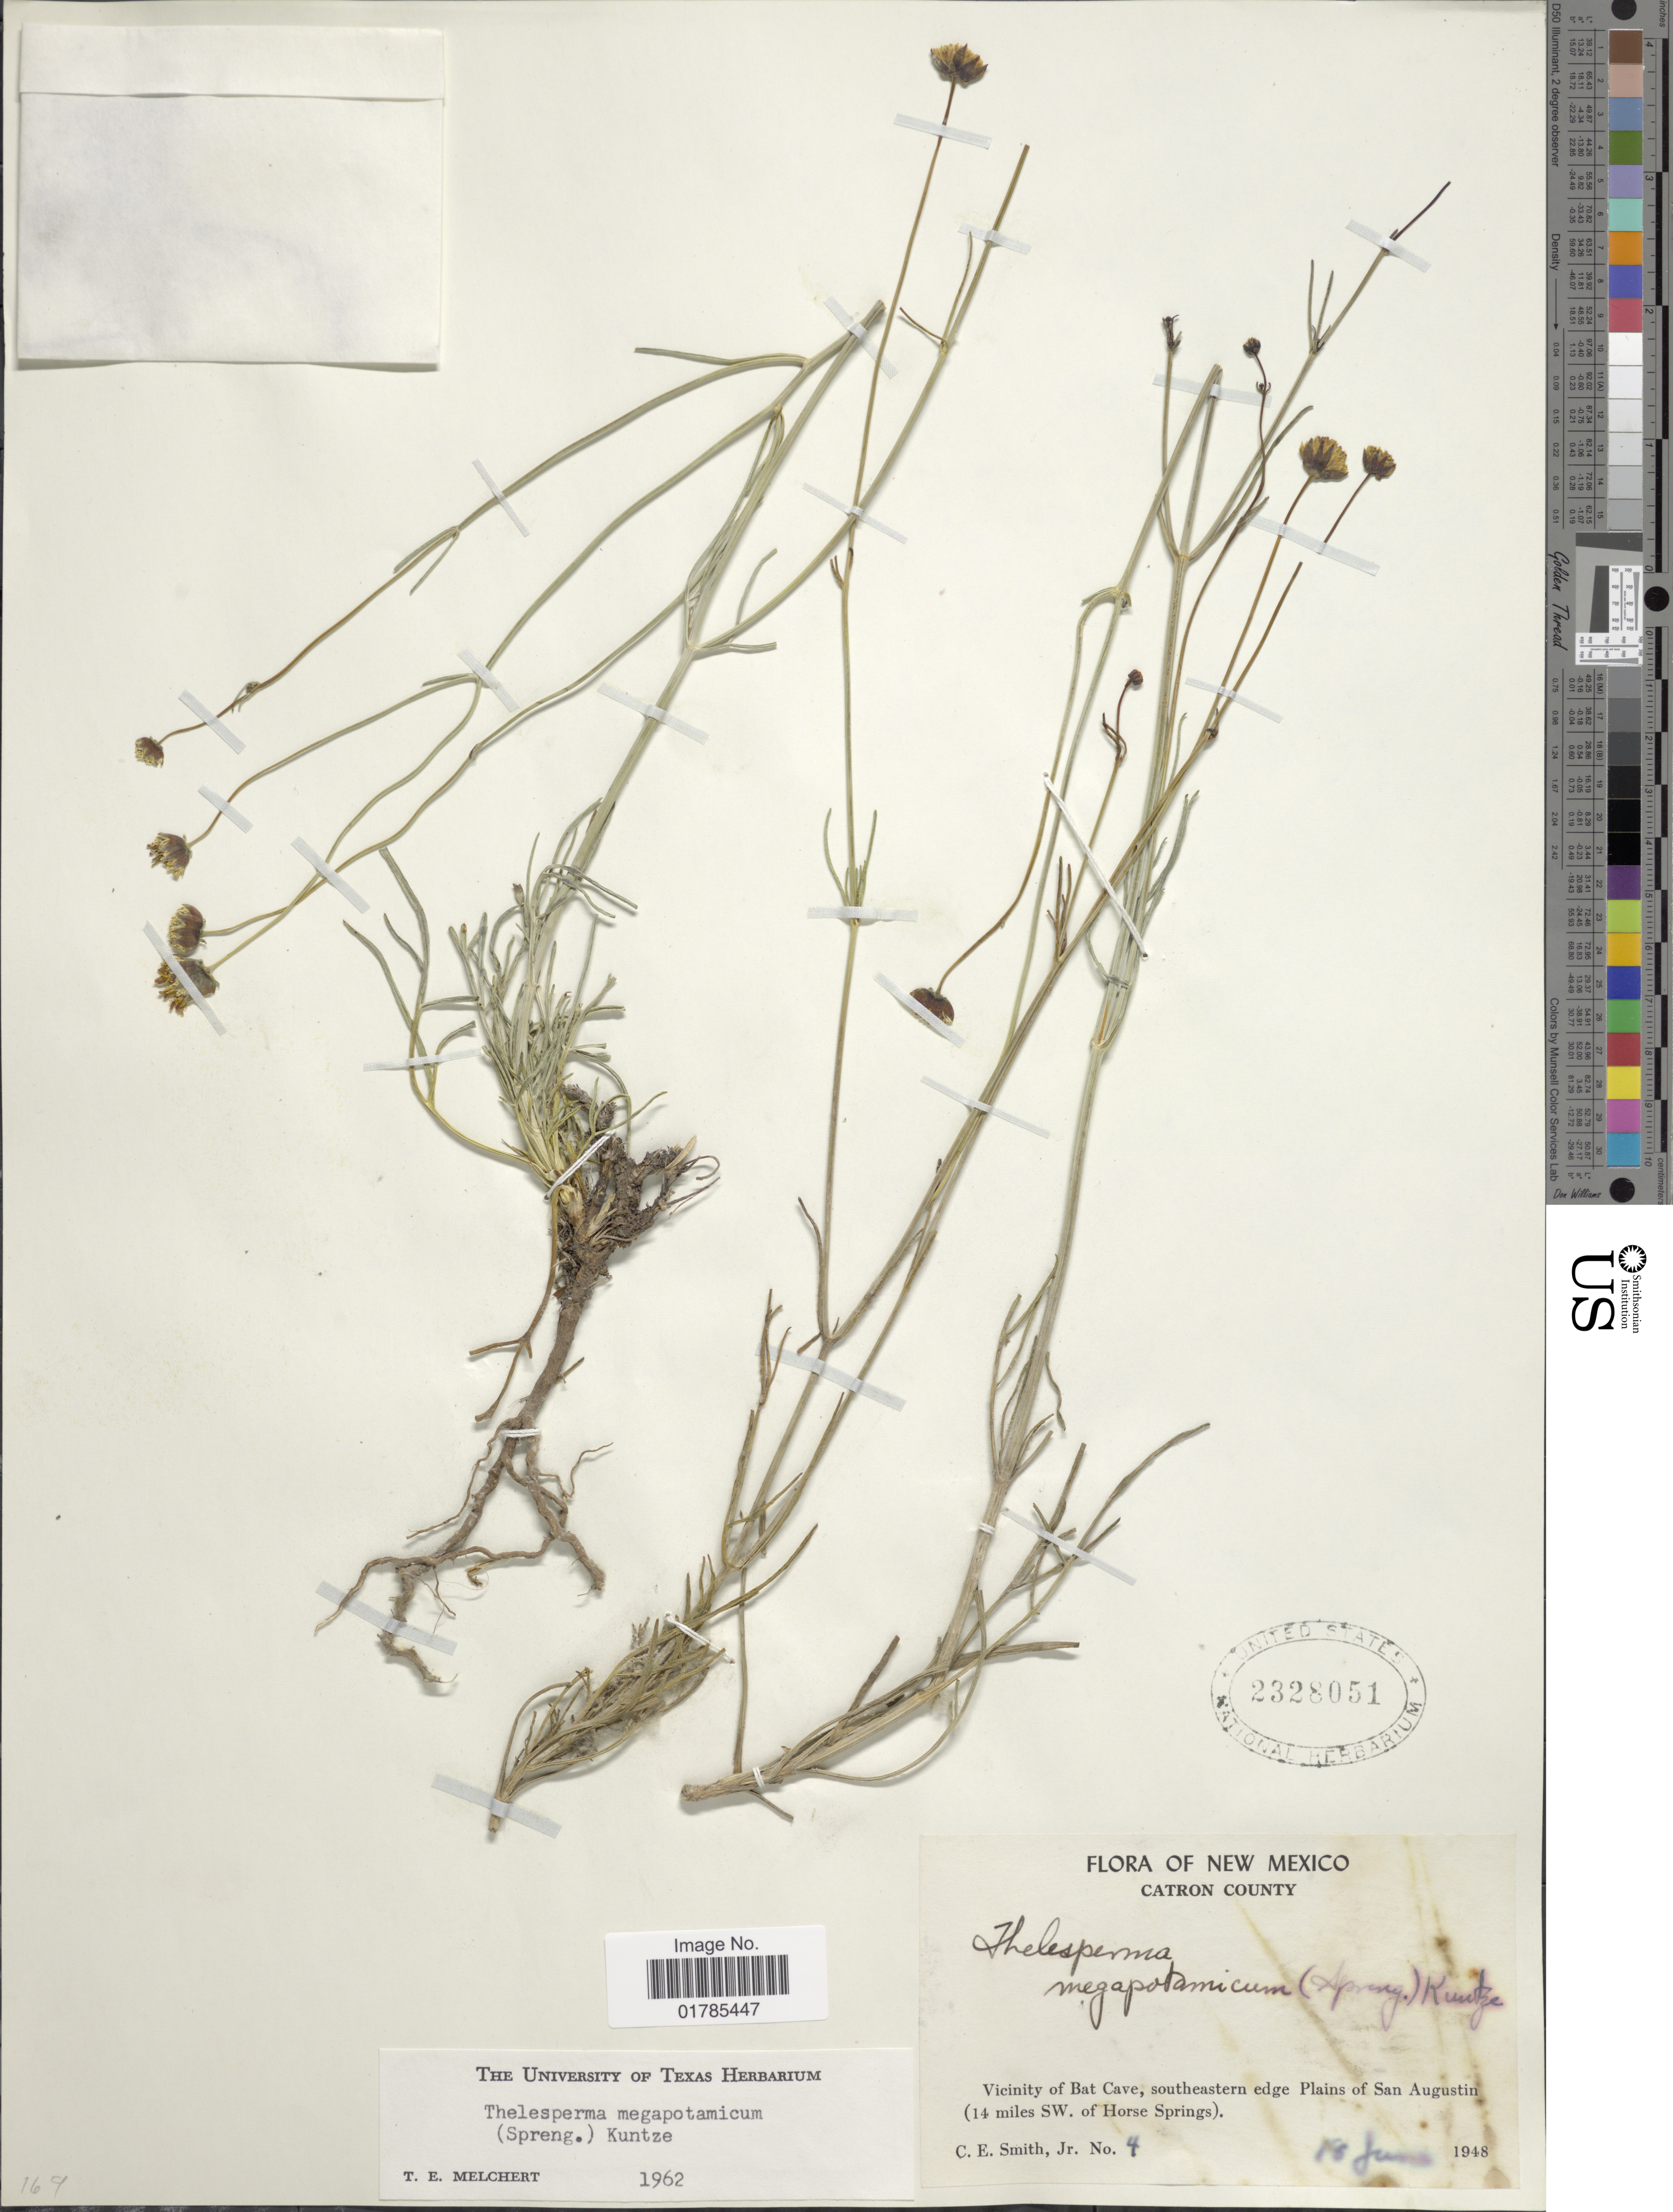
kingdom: Plantae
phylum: Tracheophyta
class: Magnoliopsida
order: Asterales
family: Asteraceae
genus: Thelesperma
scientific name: Thelesperma megapotamicum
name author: (Spreng.) Herter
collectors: C. E. Smith Jr.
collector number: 4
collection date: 1948-06-18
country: United States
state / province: New Mexico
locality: Catron County. Vicinity of Bat Cave, southeastern edge Plains of San Augustin (14 miles Sw. of Horse Springs)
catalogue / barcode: US 2328051